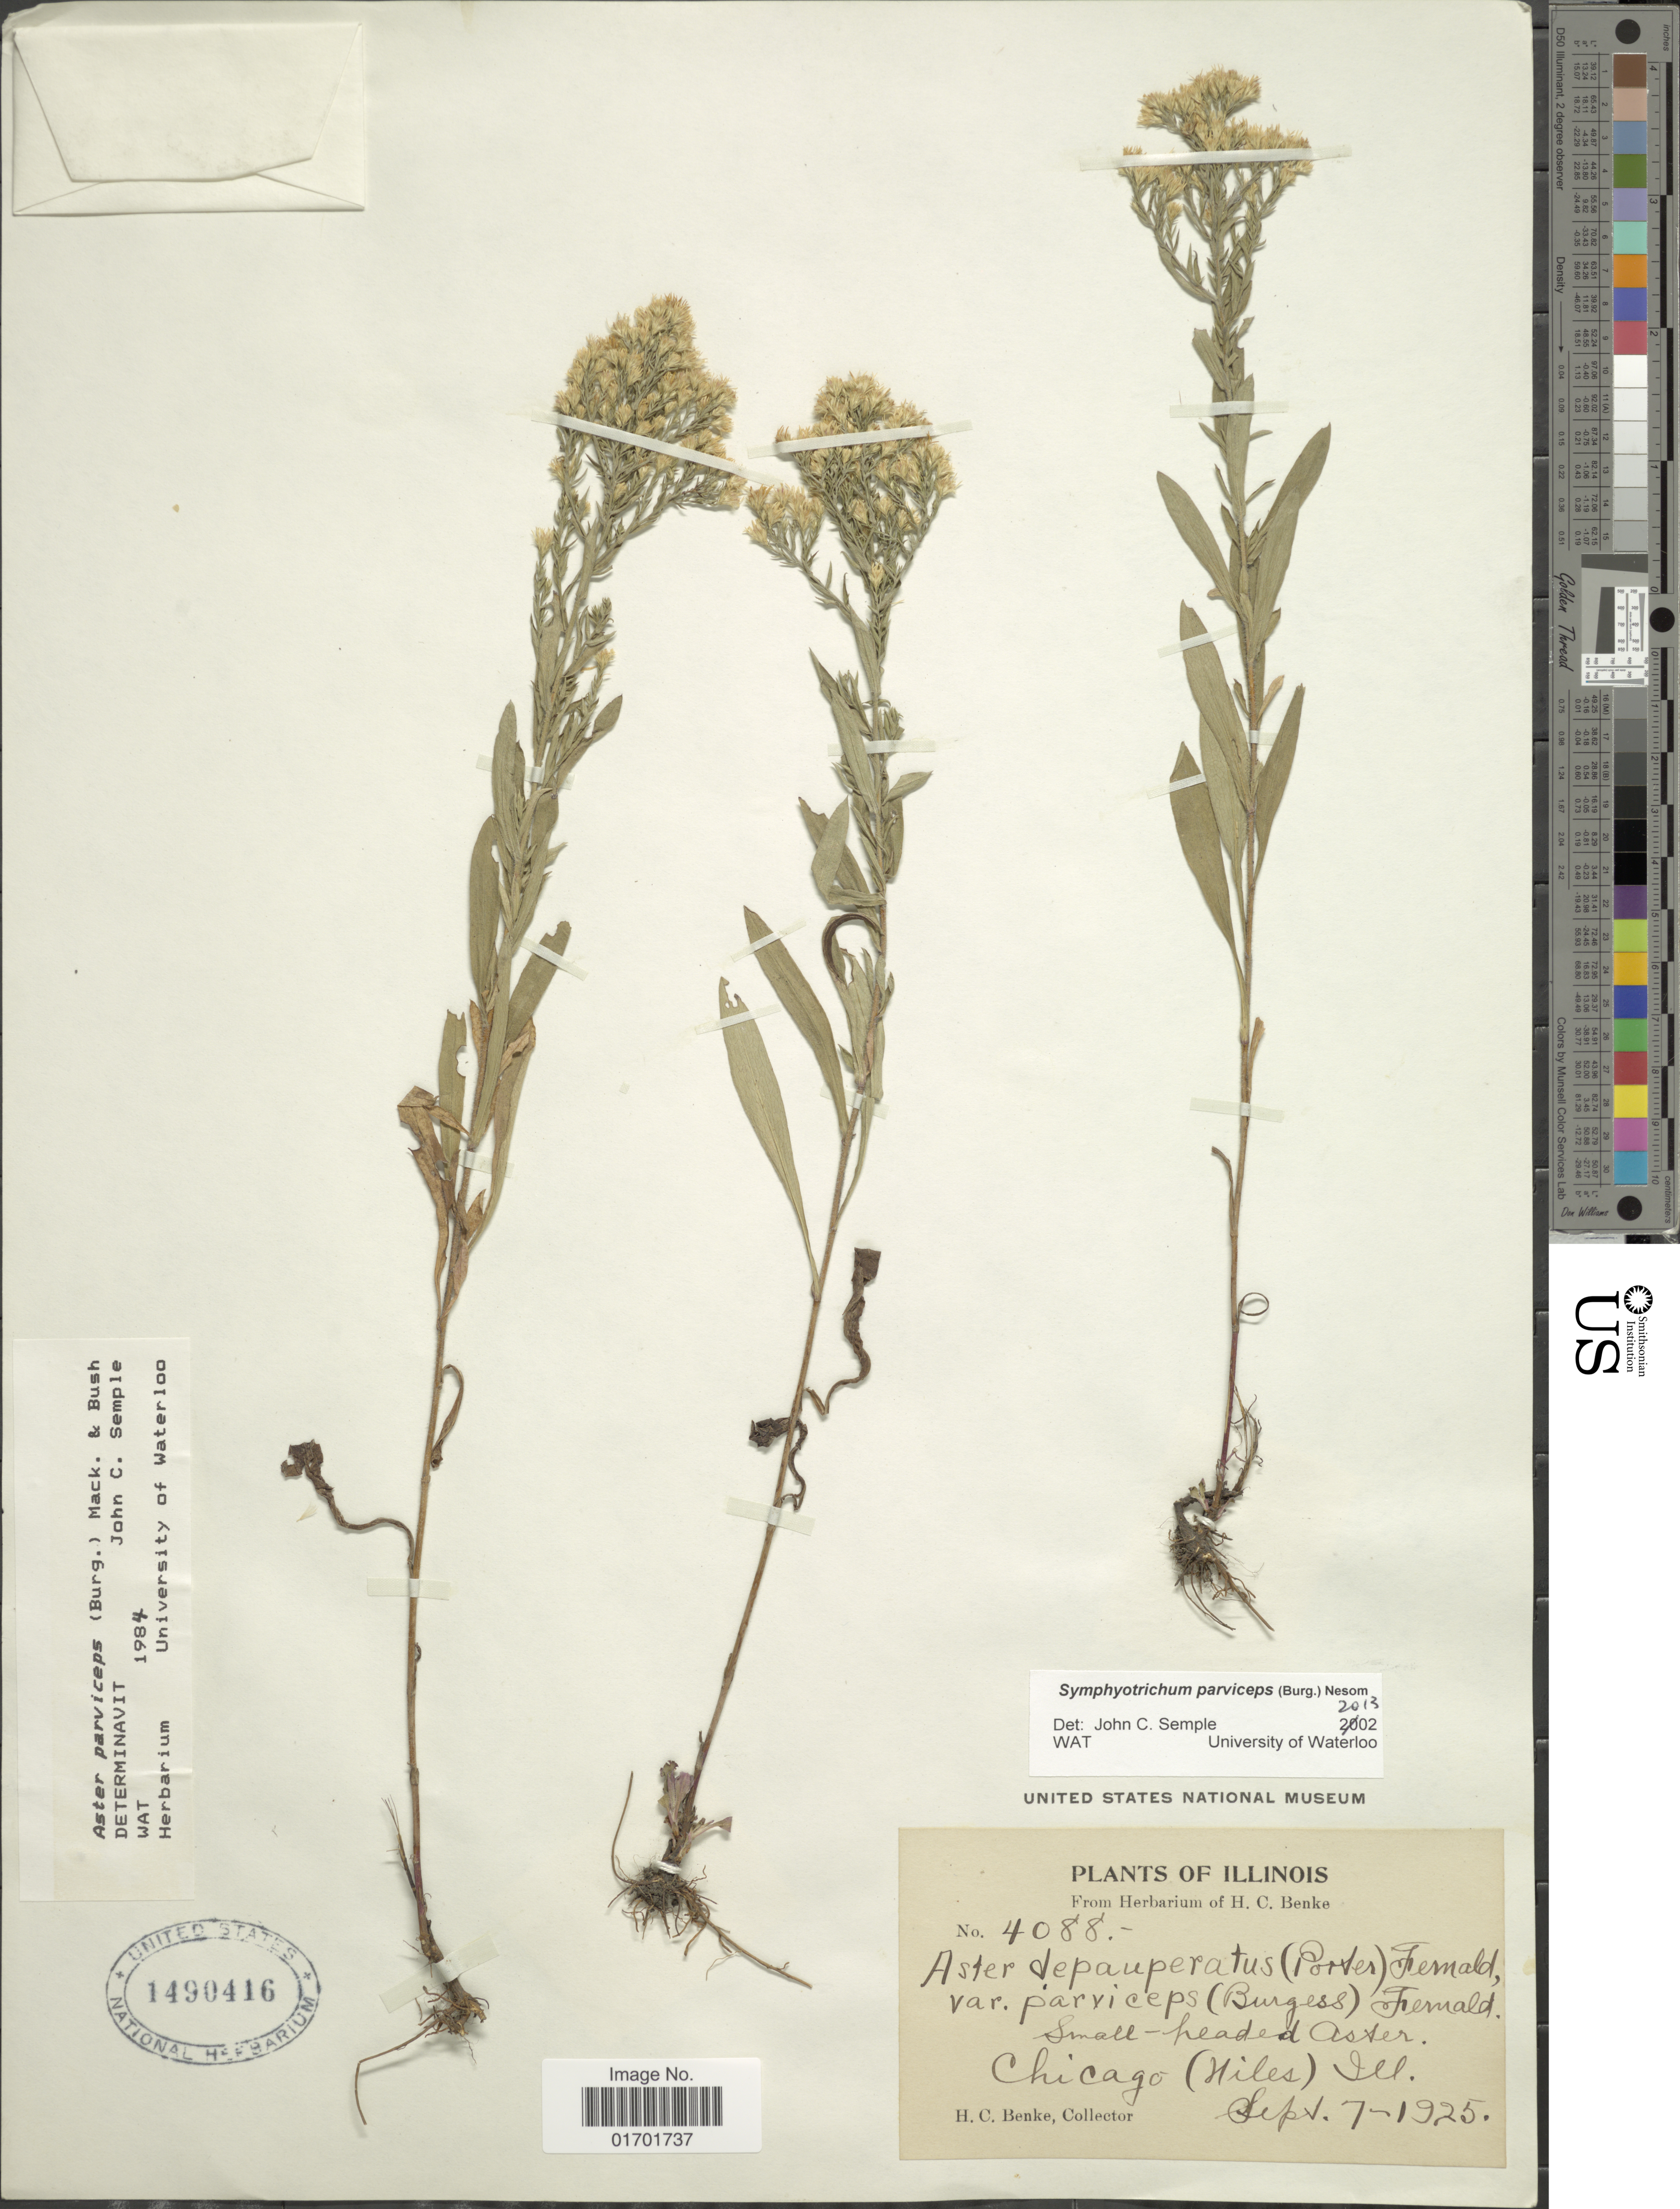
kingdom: Plantae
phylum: Tracheophyta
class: Magnoliopsida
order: Asterales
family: Asteraceae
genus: Symphyotrichum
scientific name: Symphyotrichum parviceps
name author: G.L. Nesom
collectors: H. Benke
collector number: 4088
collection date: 1925-09-07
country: United States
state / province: Illinois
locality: Chicago (Hiles).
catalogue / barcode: US 1490416